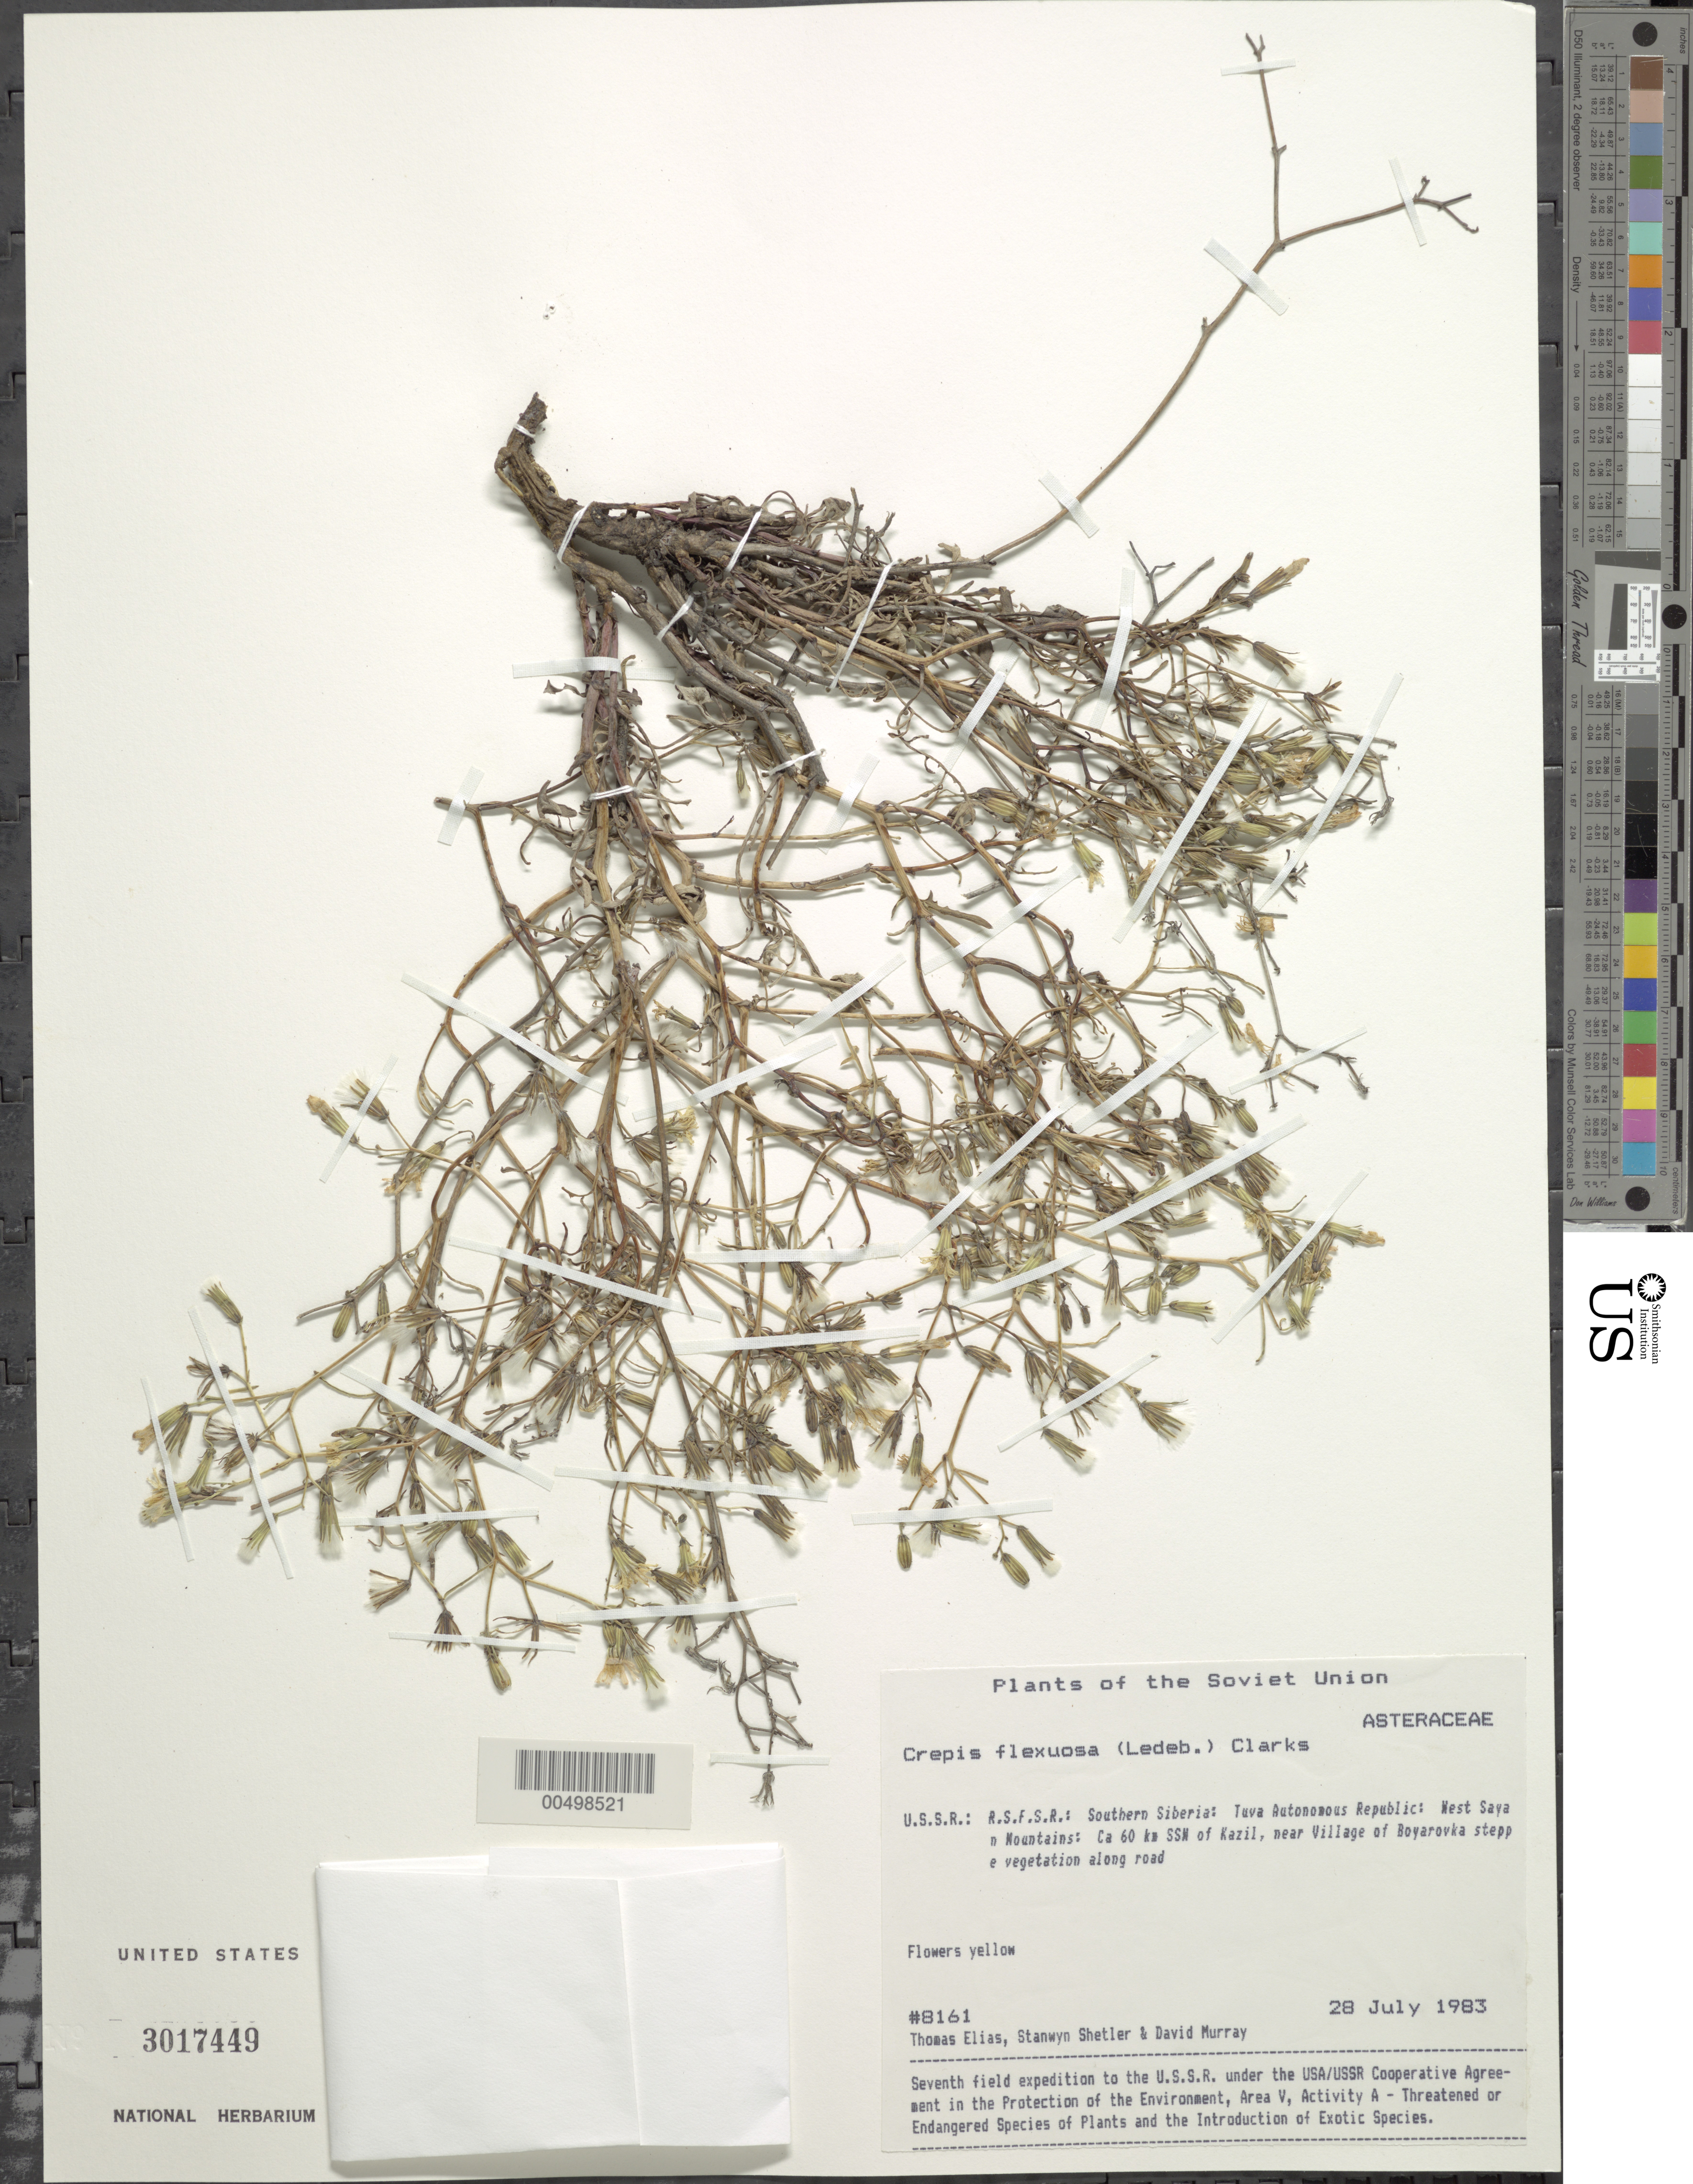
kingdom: Plantae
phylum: Tracheophyta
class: Magnoliopsida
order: Asterales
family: Asteraceae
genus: Askellia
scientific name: Askellia flexuosa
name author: (Ledeb.) W.A. Weber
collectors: T. Elias, S. Shetler & D. F. Murray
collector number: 8161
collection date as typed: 28 Jul 1983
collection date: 1983-07-28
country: Russian Federation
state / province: Tuva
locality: West Sayan Mountains, ca. 60 km SSW of Kazil [Kyzyl], near Village of Boyarovka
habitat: steppe vegetation along road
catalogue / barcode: US 3017449